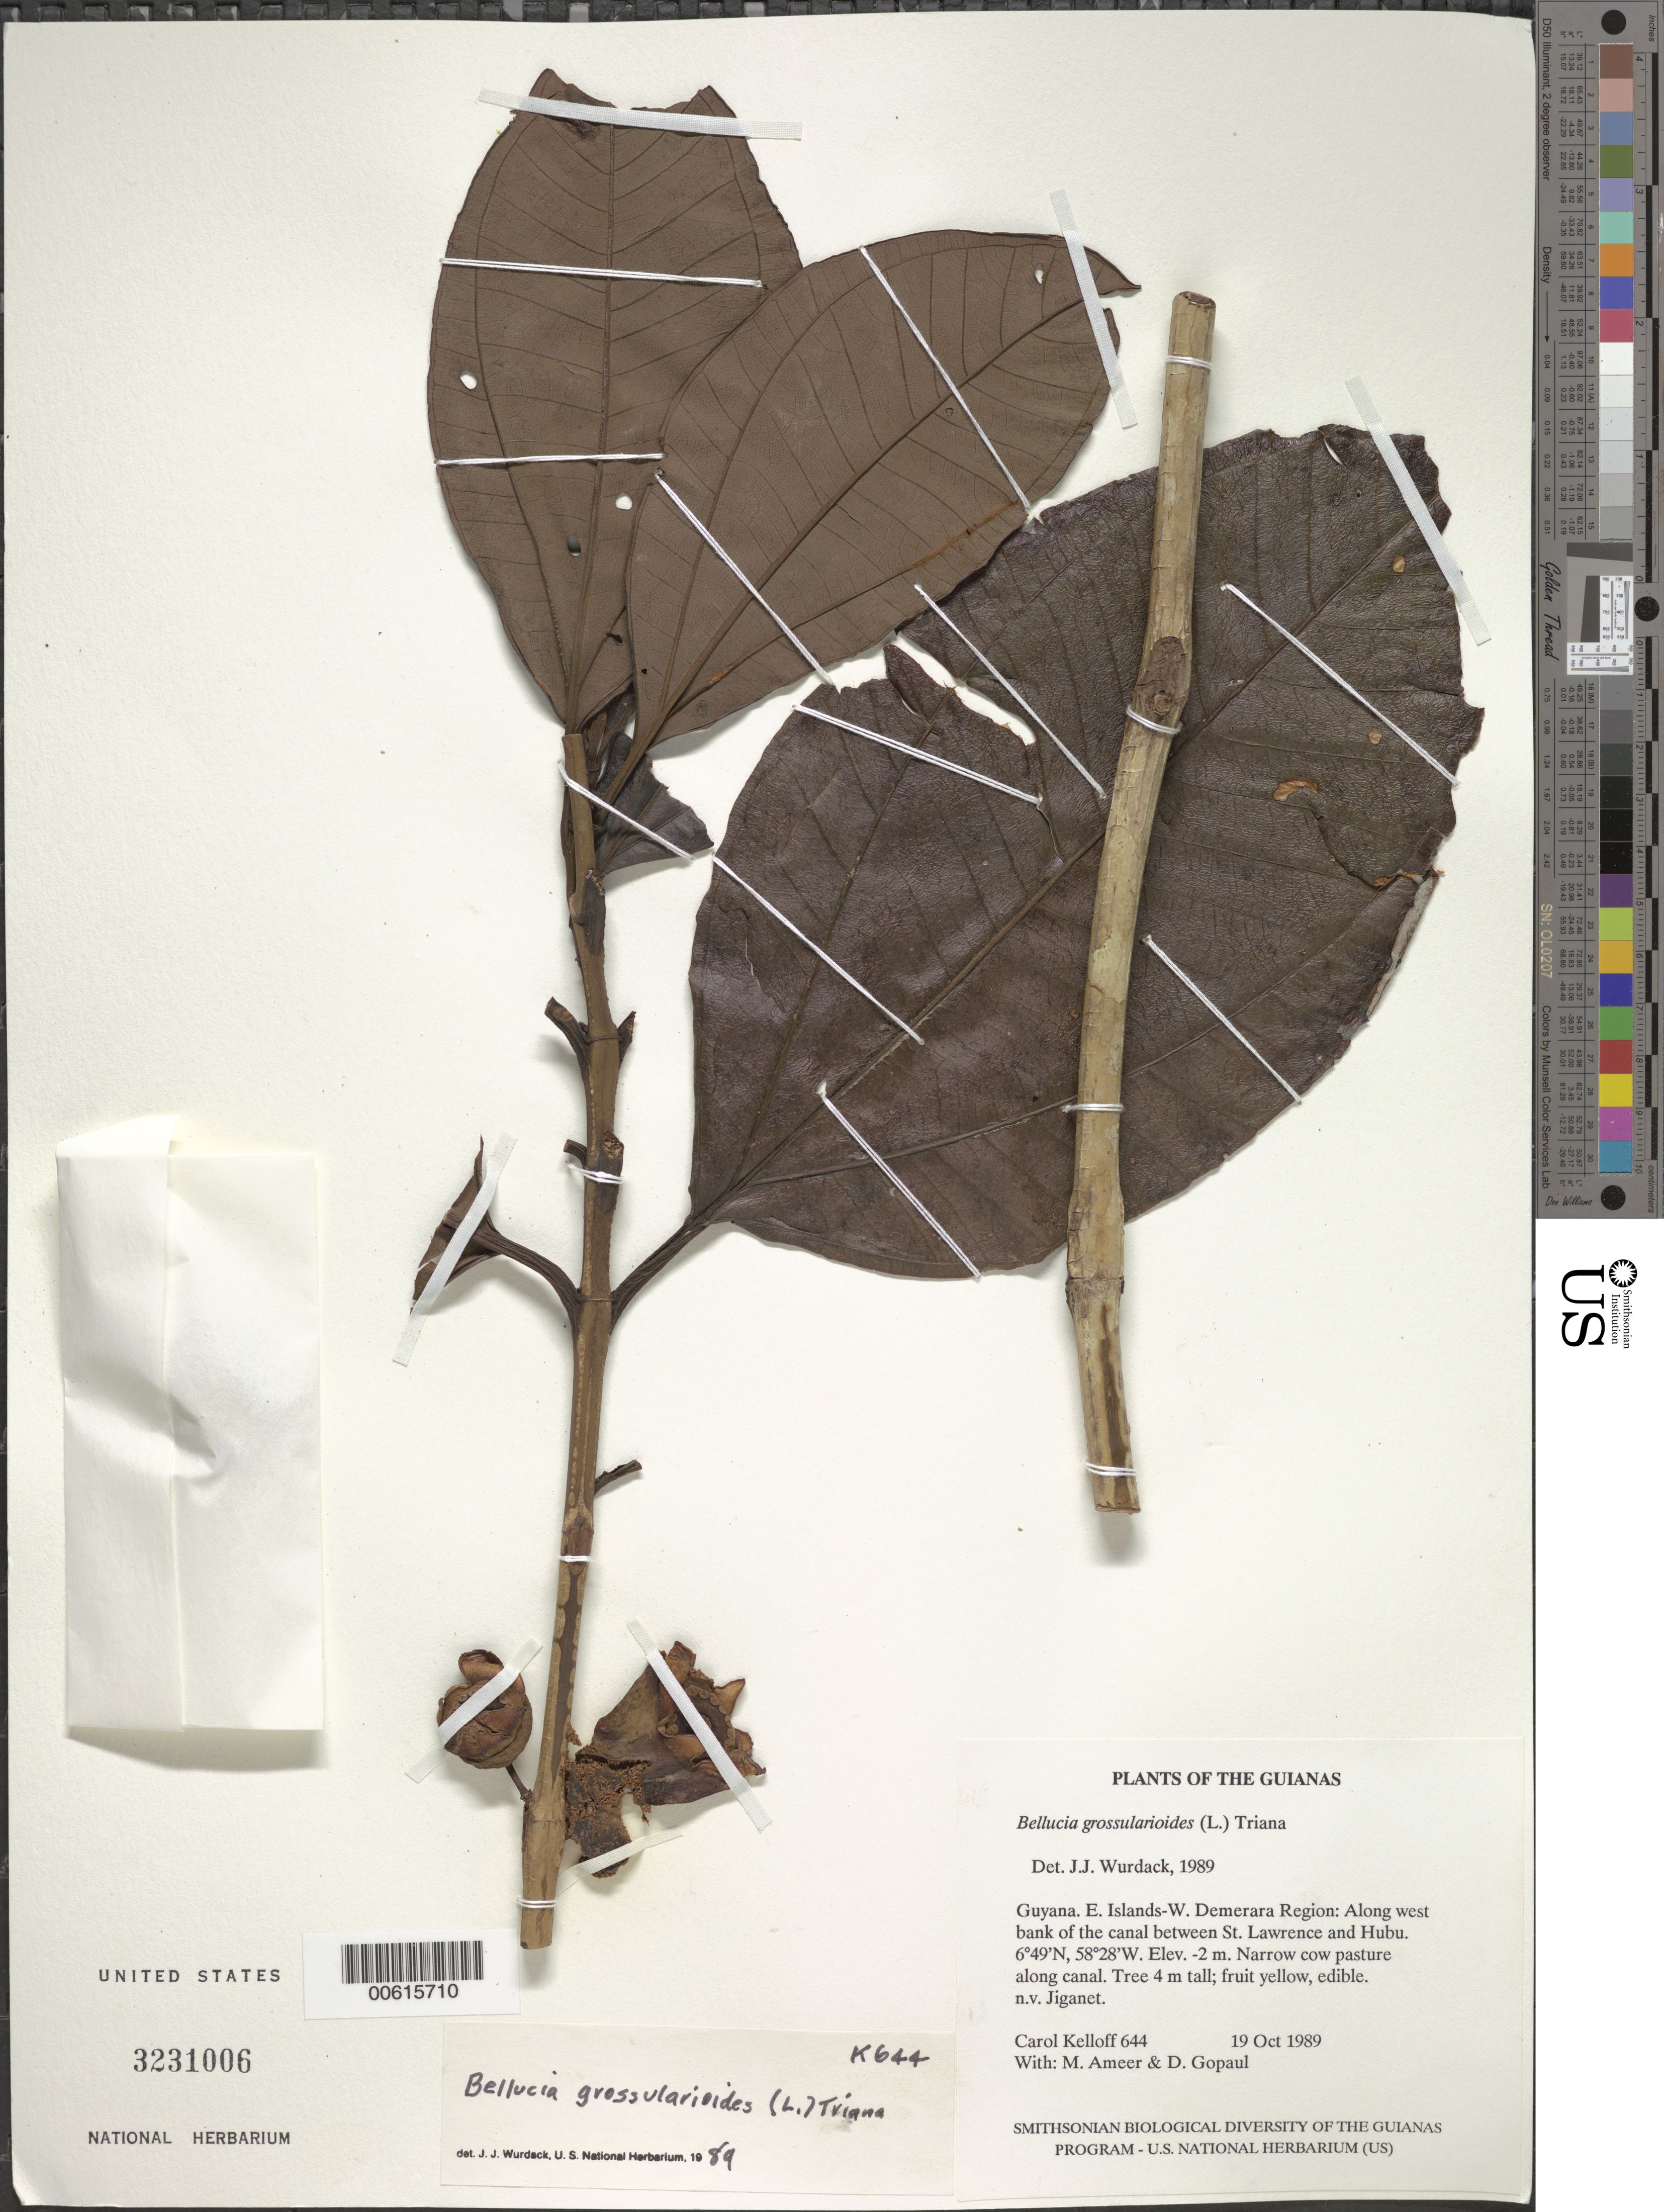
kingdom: Plantae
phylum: Tracheophyta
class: Magnoliopsida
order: Myrtales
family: Melastomataceae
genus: Bellucia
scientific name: Bellucia grossularioides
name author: (L.) Triana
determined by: Wurdack, John J., (US), US (UNITED STATES)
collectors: C. L. Kelloff, M. Ameer & D. Gopaul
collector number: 644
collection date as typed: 19 October 1989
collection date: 1989-10-19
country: Guyana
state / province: Essequibo Isl-W. Demerara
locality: Along west bank of the canal between St. Lawrence and Hubu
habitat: Narrow cow pasture along canal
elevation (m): -2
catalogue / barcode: US 3231006